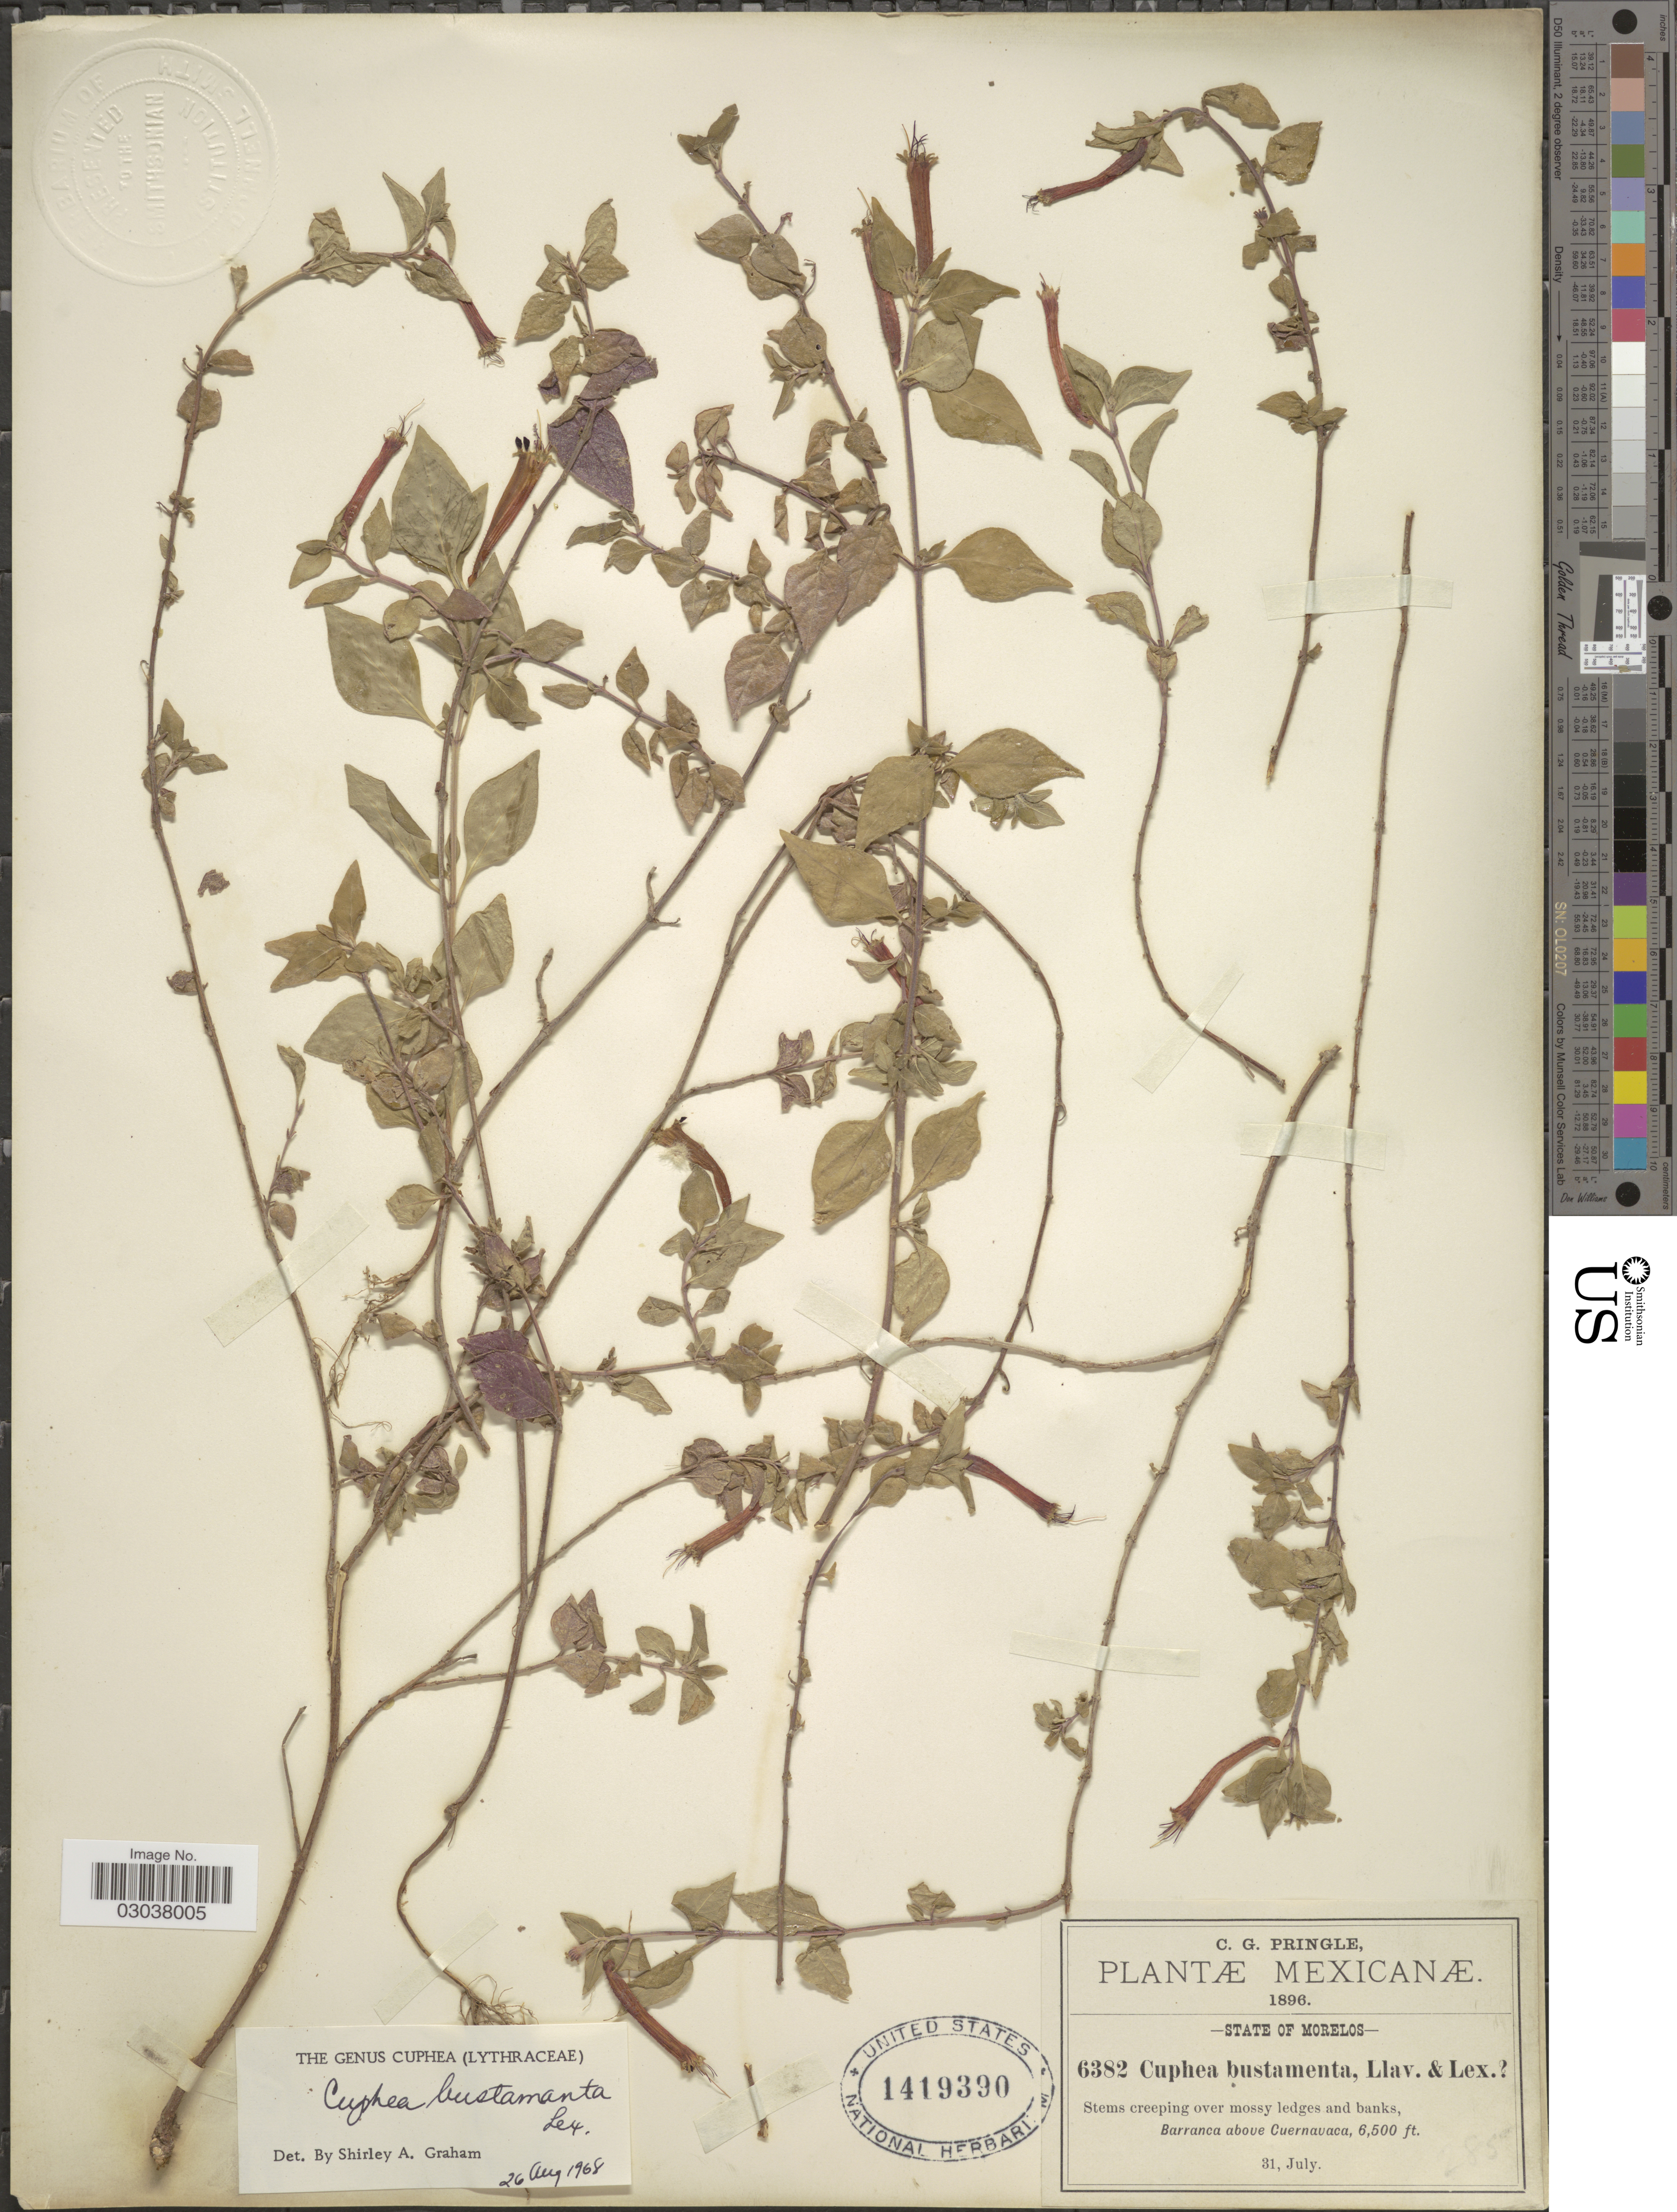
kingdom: Plantae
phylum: Tracheophyta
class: Magnoliopsida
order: Myrtales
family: Lythraceae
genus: Cuphea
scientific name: Cuphea bustamanta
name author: Lex.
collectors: C. G. Pringle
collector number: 6382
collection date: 1896-07-31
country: Mexico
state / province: Morelos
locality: Barranca above Cuernavaca.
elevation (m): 1981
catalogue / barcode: US 1419390